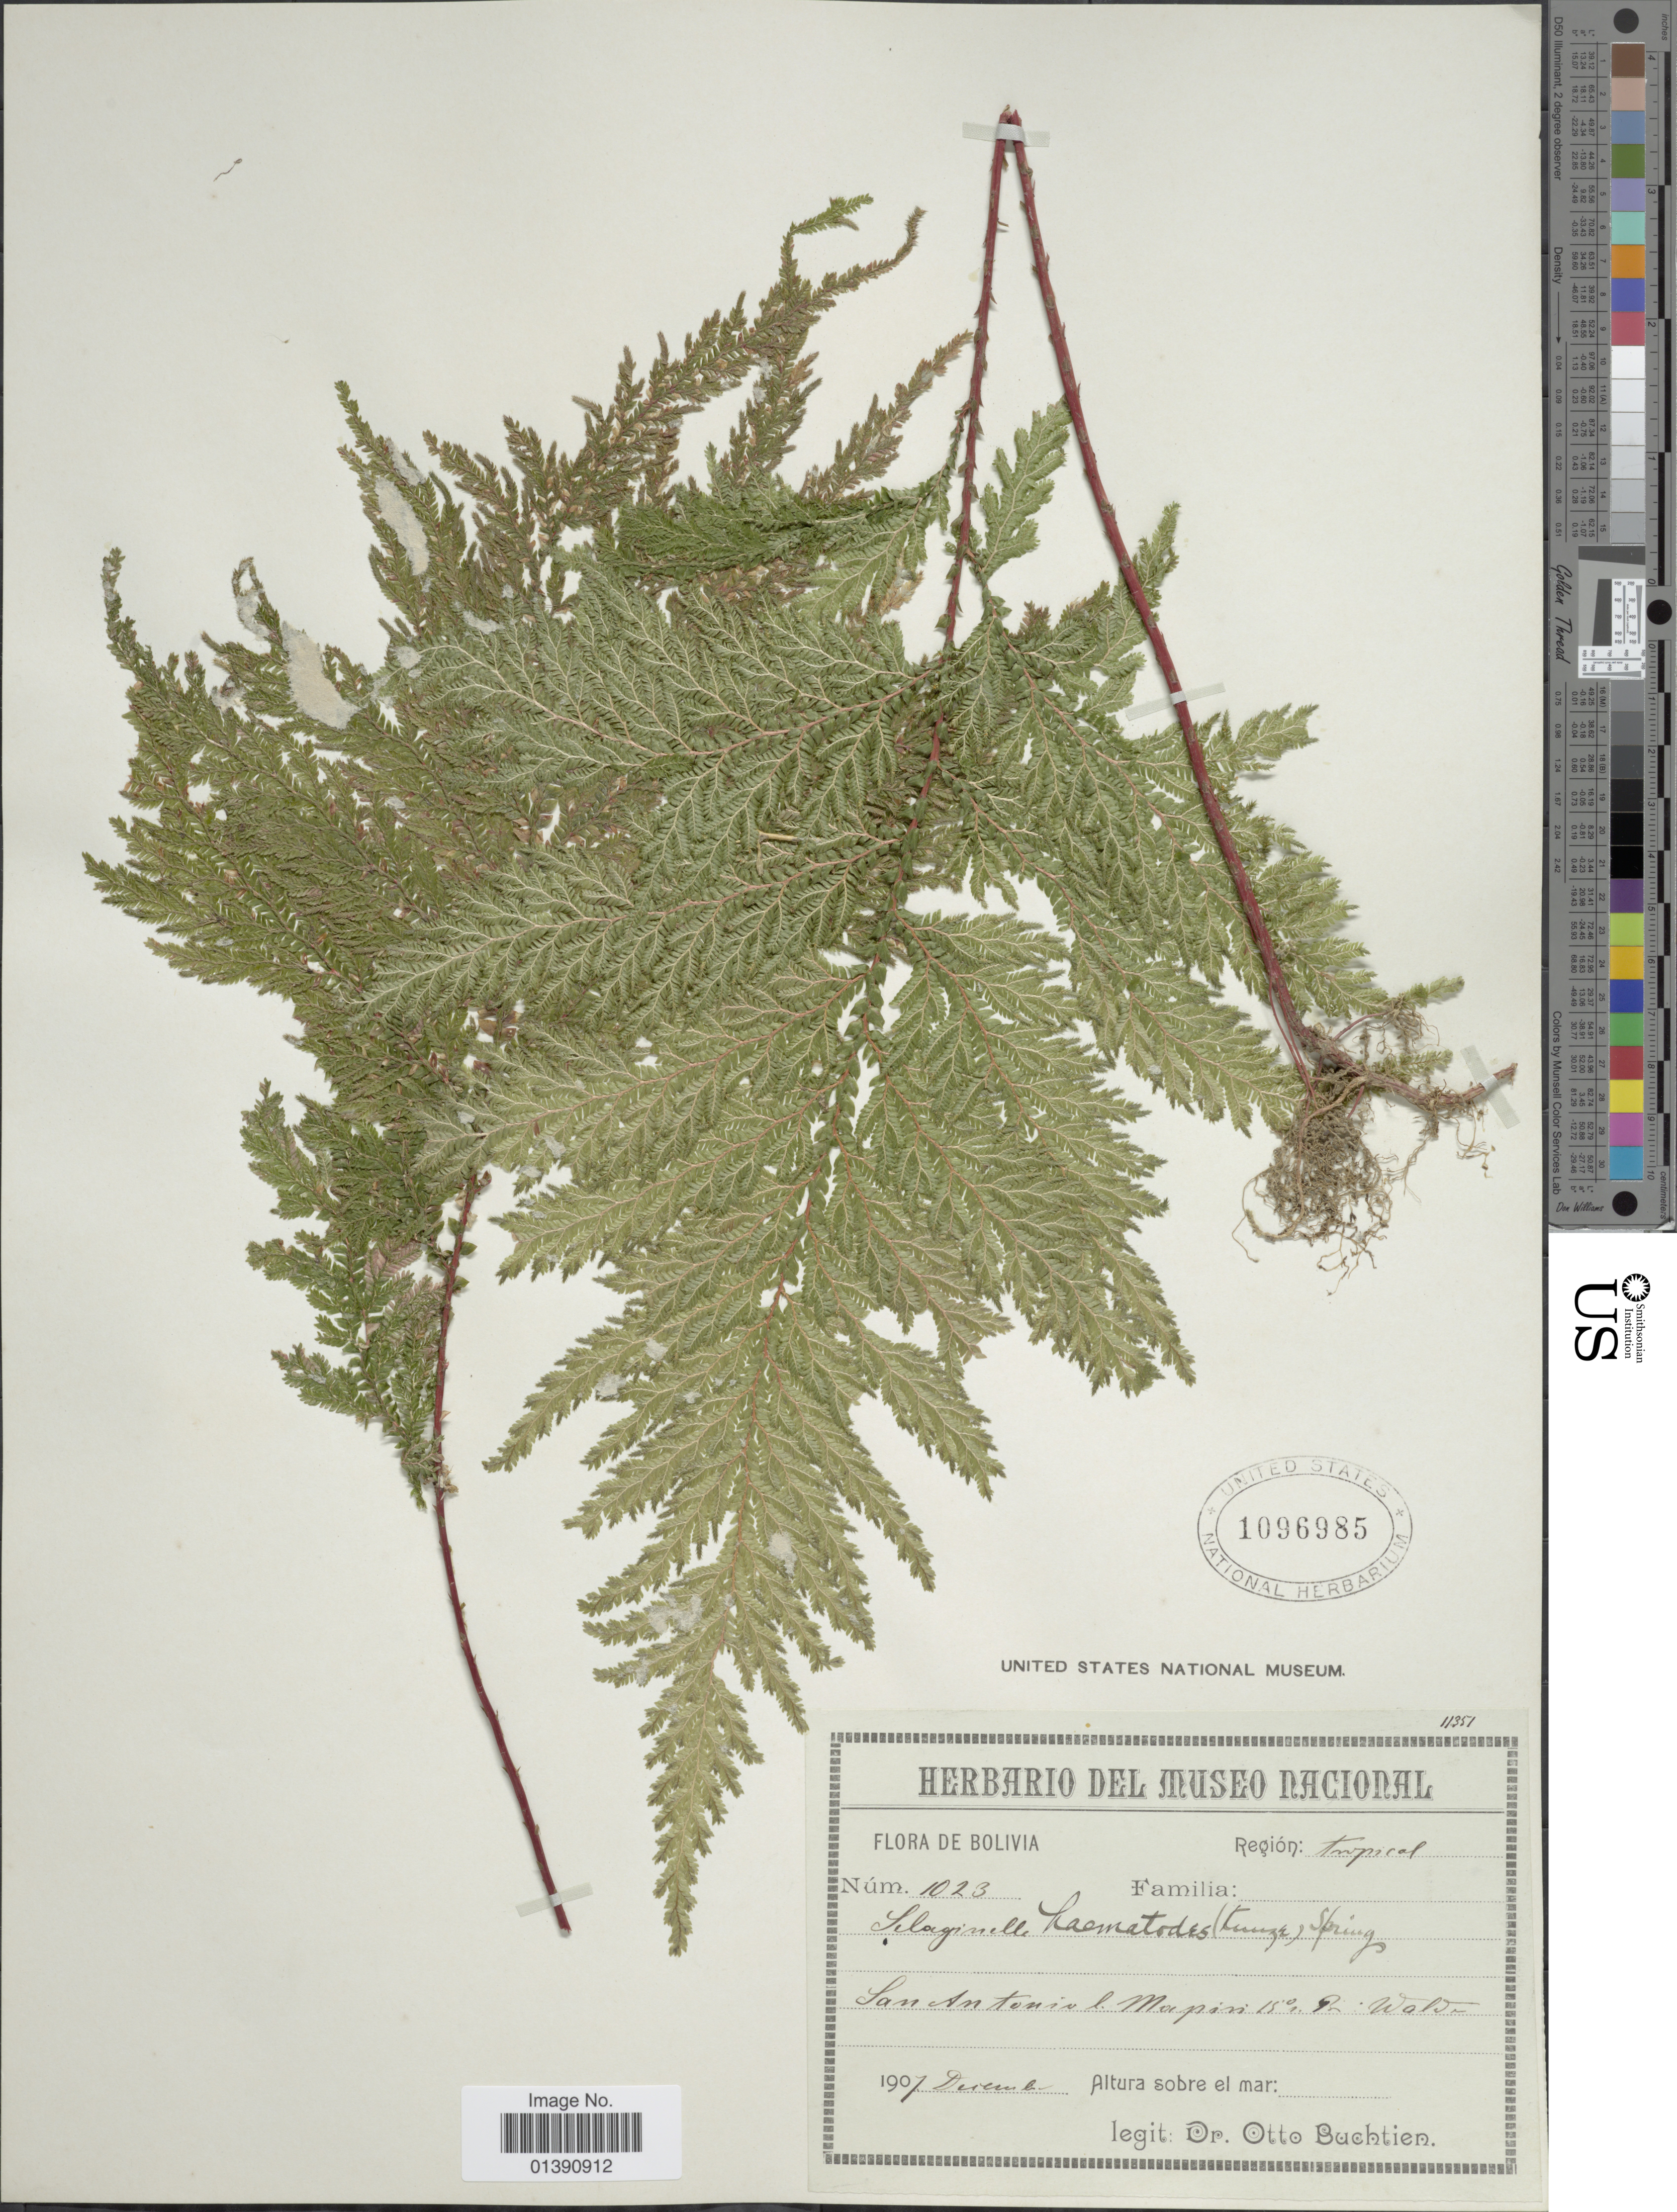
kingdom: Plantae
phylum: Tracheophyta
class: Lycopodiopsida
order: Selaginellales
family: Selaginellaceae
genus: Selaginella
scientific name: Selaginella haematodes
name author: (Kunze) Spring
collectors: O. Buchtien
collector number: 1023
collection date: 1907-12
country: Bolivia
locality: San A Antonio Mapisi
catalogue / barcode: US 1096985